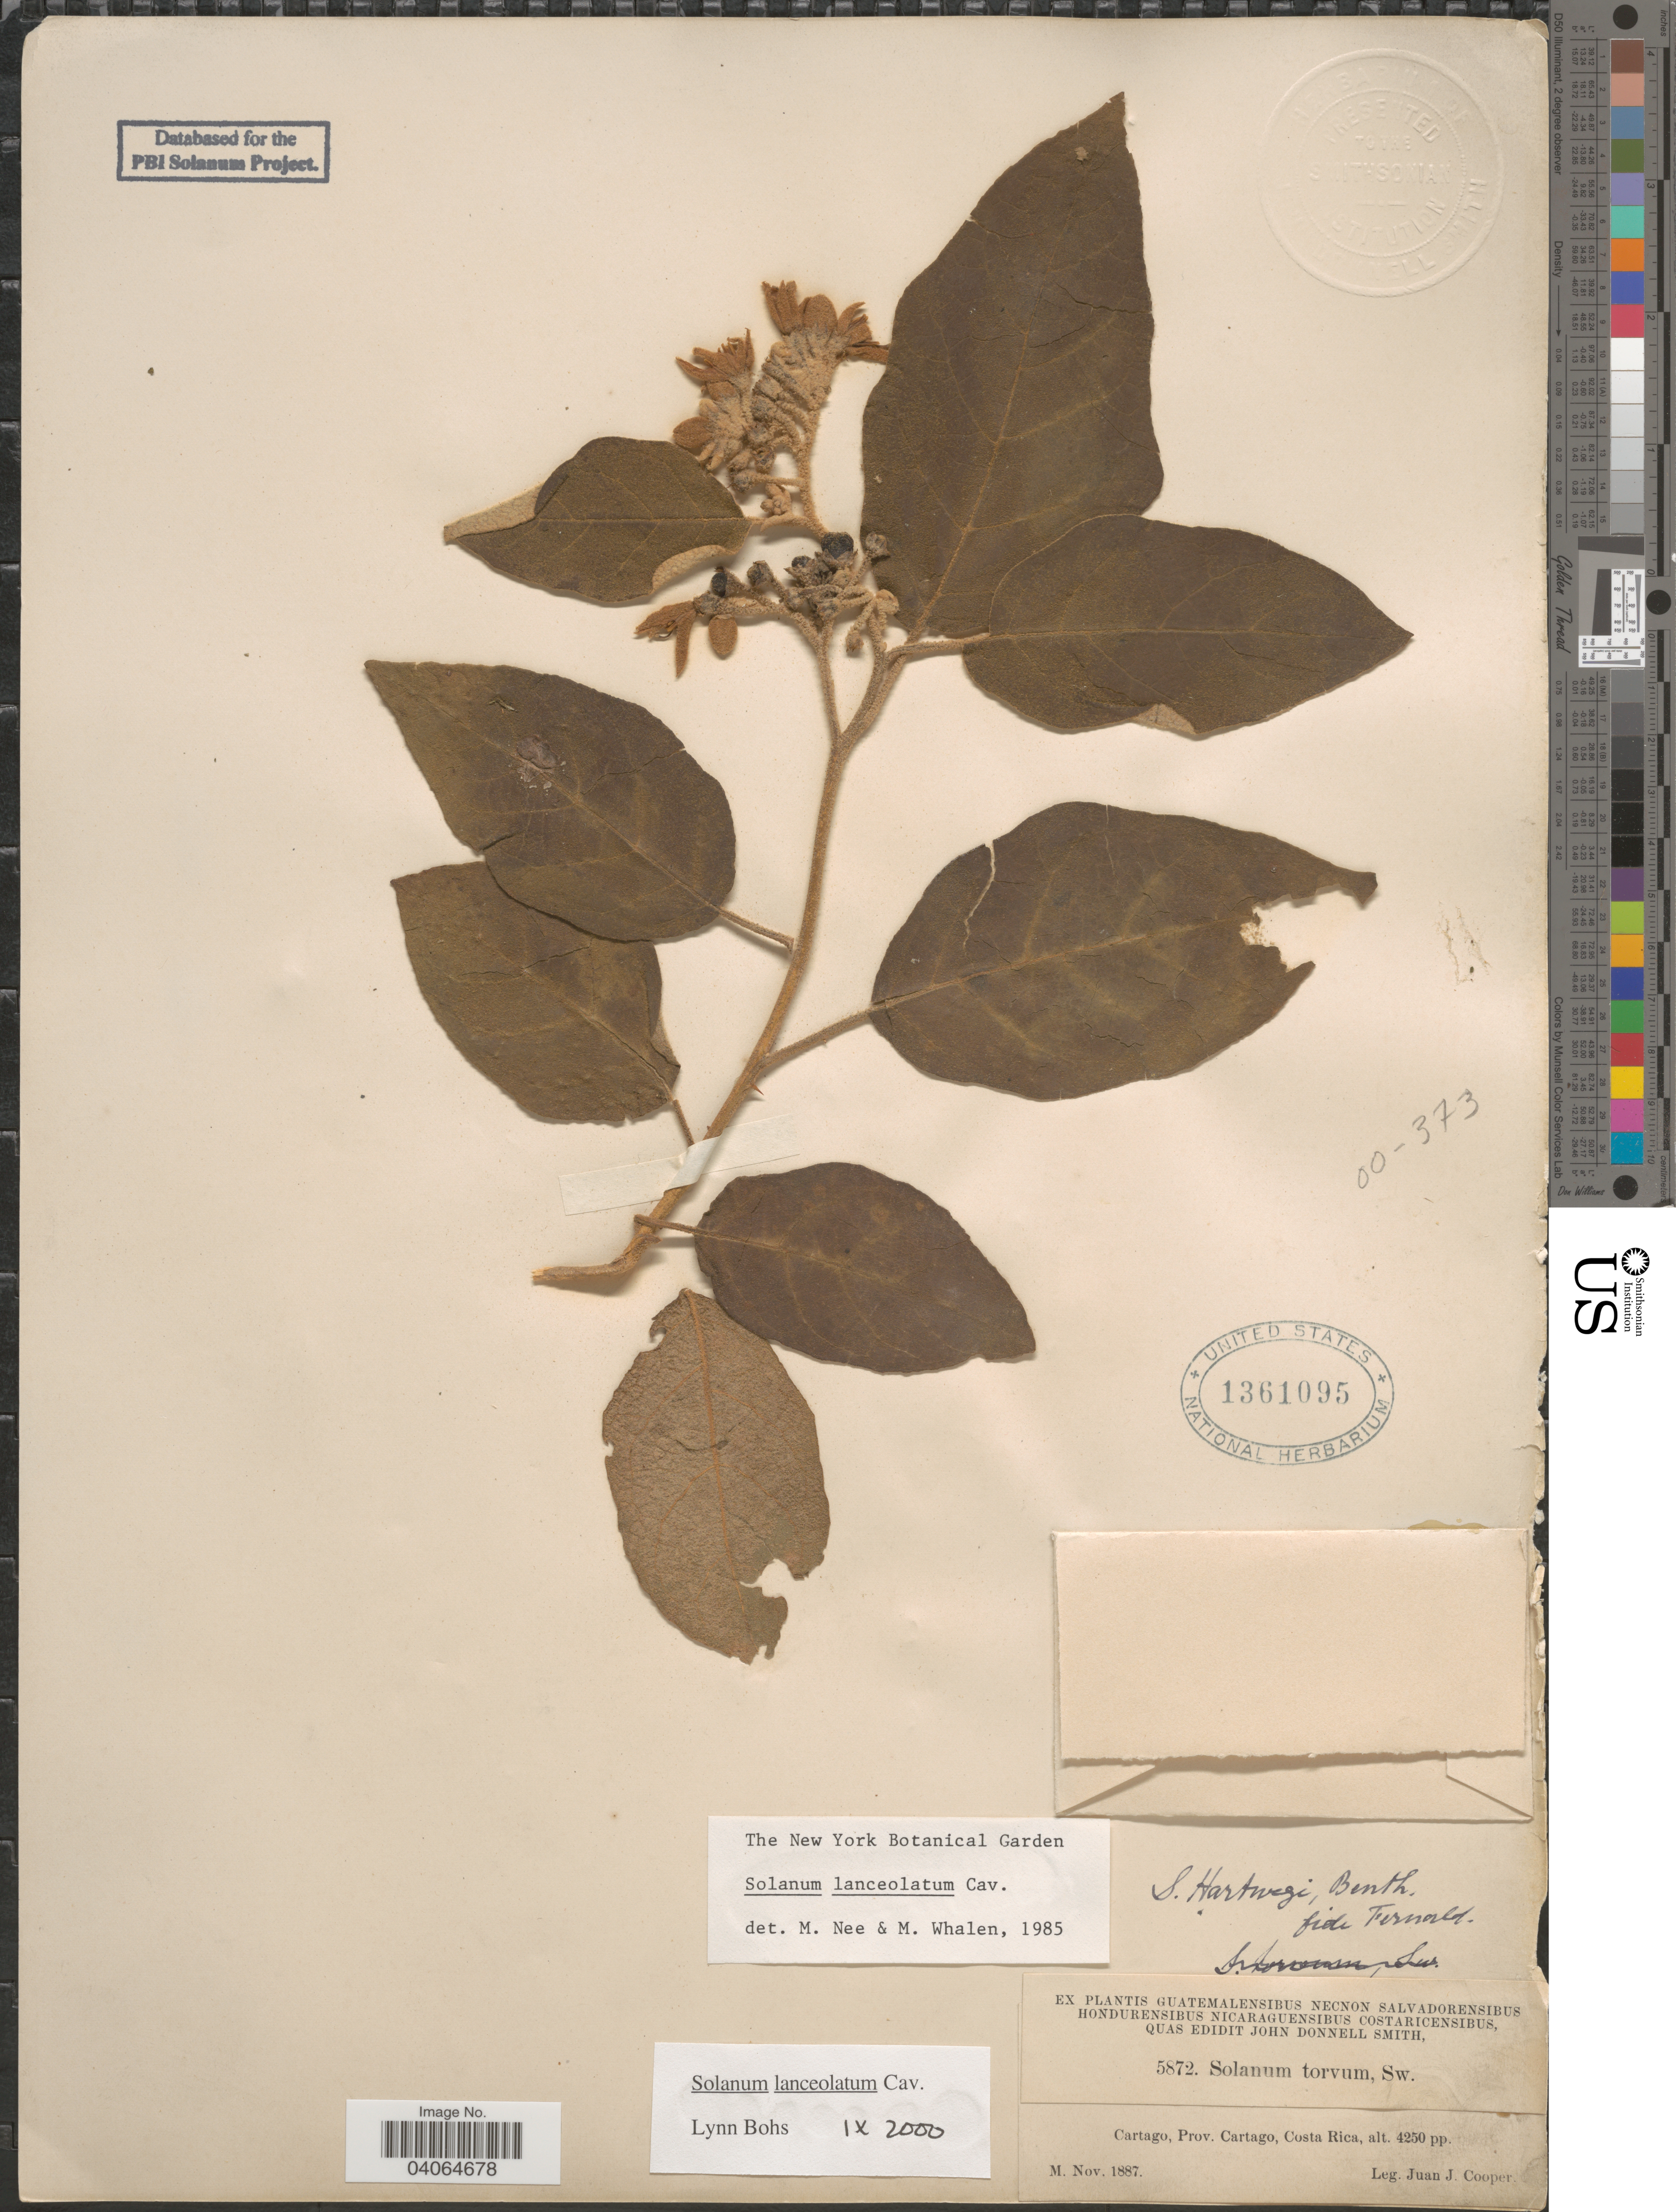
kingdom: Plantae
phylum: Tracheophyta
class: Magnoliopsida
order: Solanales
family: Solanaceae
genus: Solanum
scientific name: Solanum lanceolatum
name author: Berthault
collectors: J. J. Cooper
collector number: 5872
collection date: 1887-11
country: Costa Rica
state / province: Cartago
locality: Cartago.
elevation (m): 1295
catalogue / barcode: US 1361095